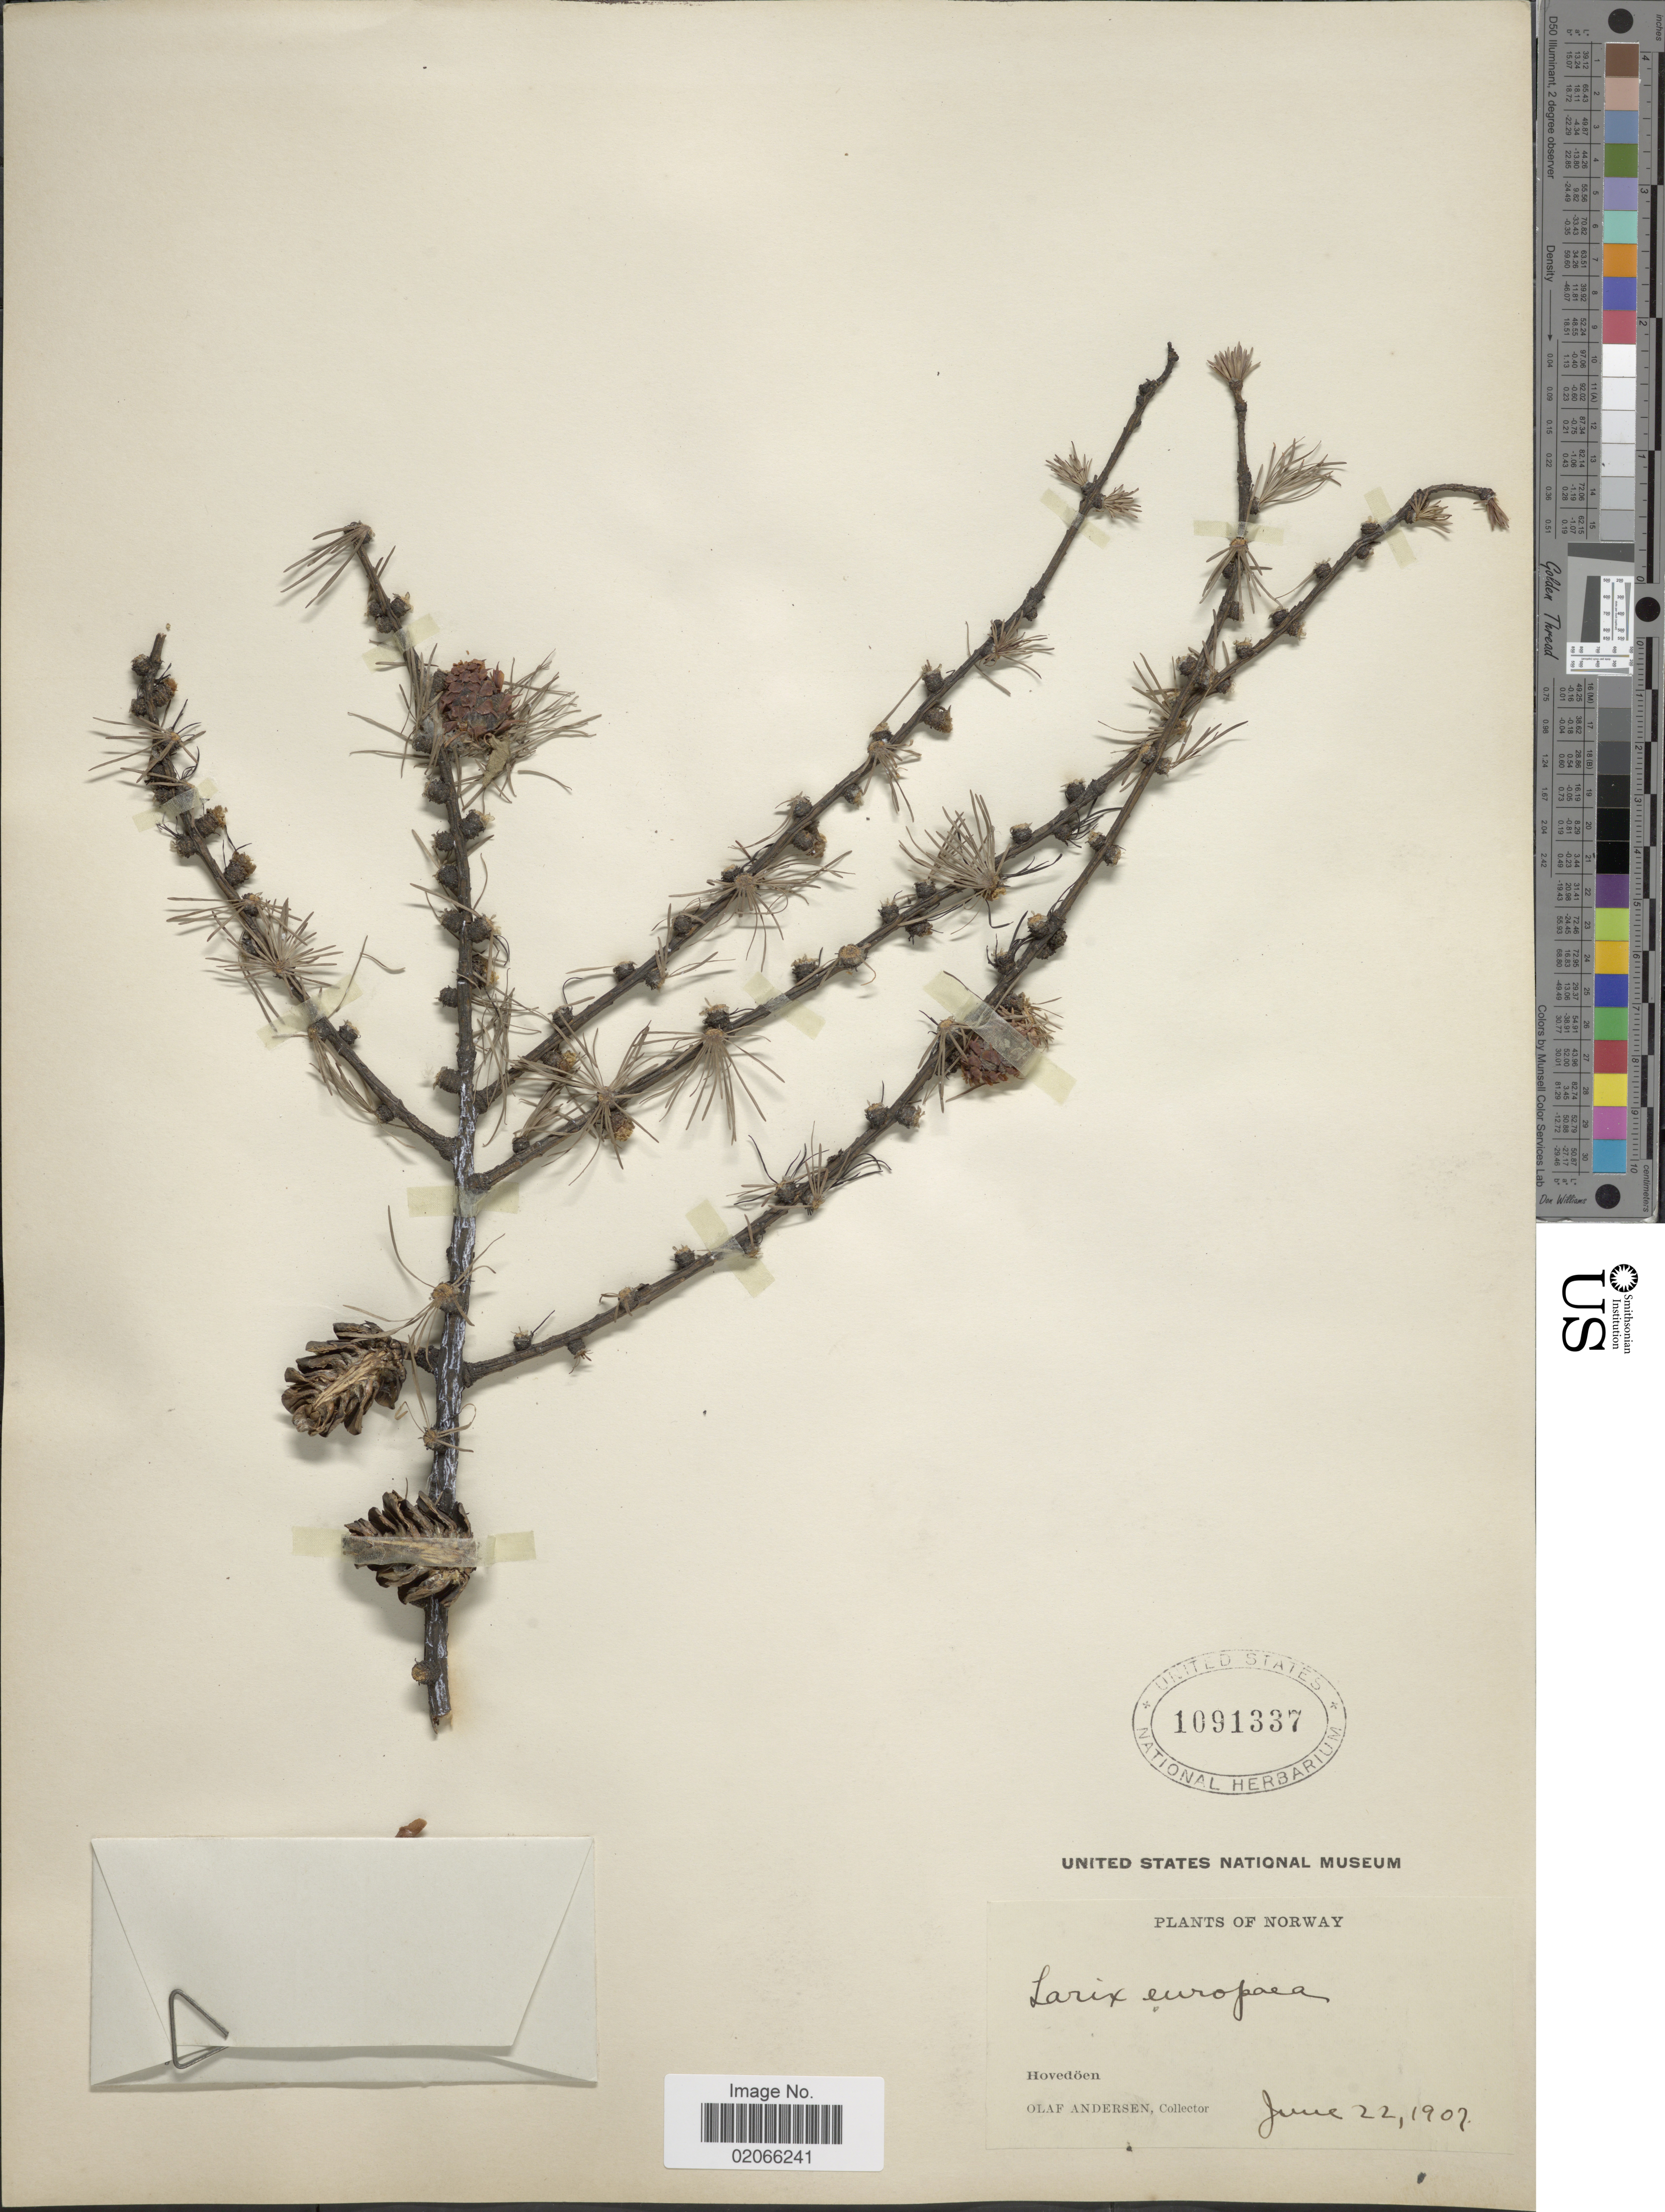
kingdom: Plantae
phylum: Tracheophyta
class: Pinopsida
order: Pinales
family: Pinaceae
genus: Larix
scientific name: Larix decidua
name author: Mill.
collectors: O. Andersen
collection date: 1907-06-22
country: Norway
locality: Hovedoen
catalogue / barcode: US 1091337